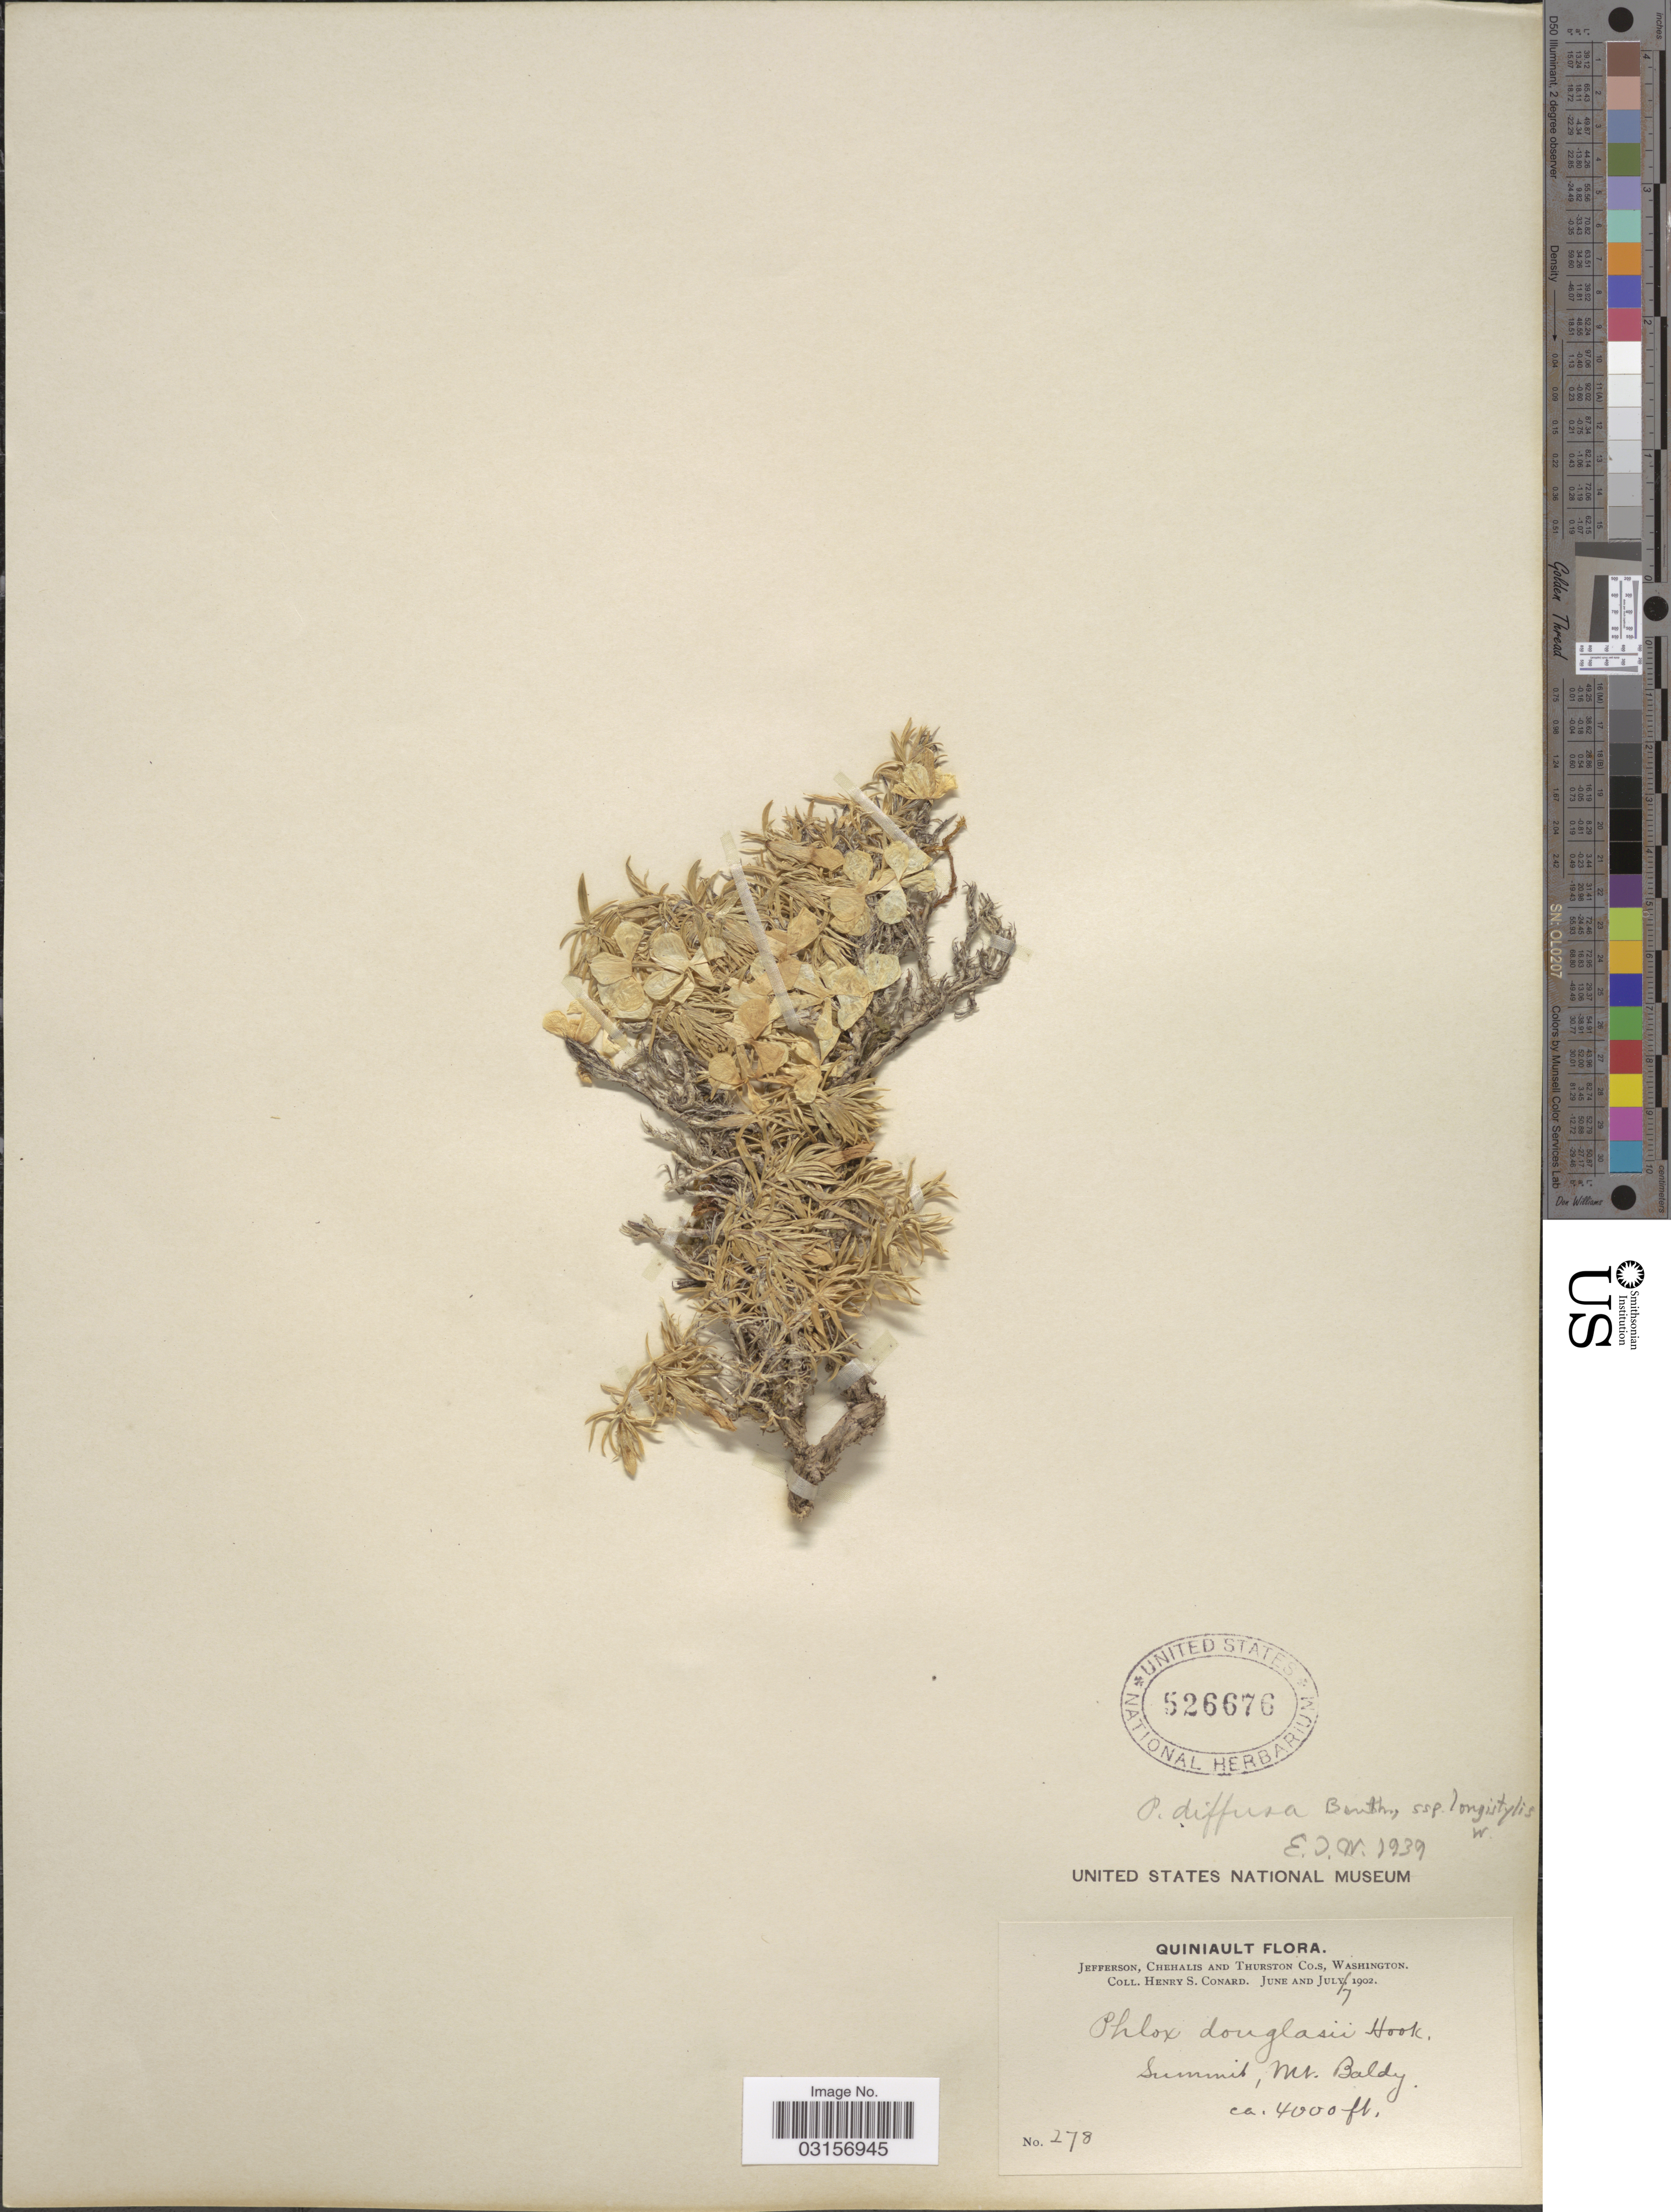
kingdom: Plantae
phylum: Tracheophyta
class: Magnoliopsida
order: Ericales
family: Polemoniaceae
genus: Phlox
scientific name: Phlox diffusa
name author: Benth.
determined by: Mayfield, M. H.; Ferguson, C. J.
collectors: H. Conrad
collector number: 278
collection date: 1902-07-07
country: United States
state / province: Washington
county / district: Grays Harbor / Thurston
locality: Quiniault, Jefferson, Chehalis and Thurston Co's, Summit, Mt. Baldy.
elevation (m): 1219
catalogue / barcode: US 526676